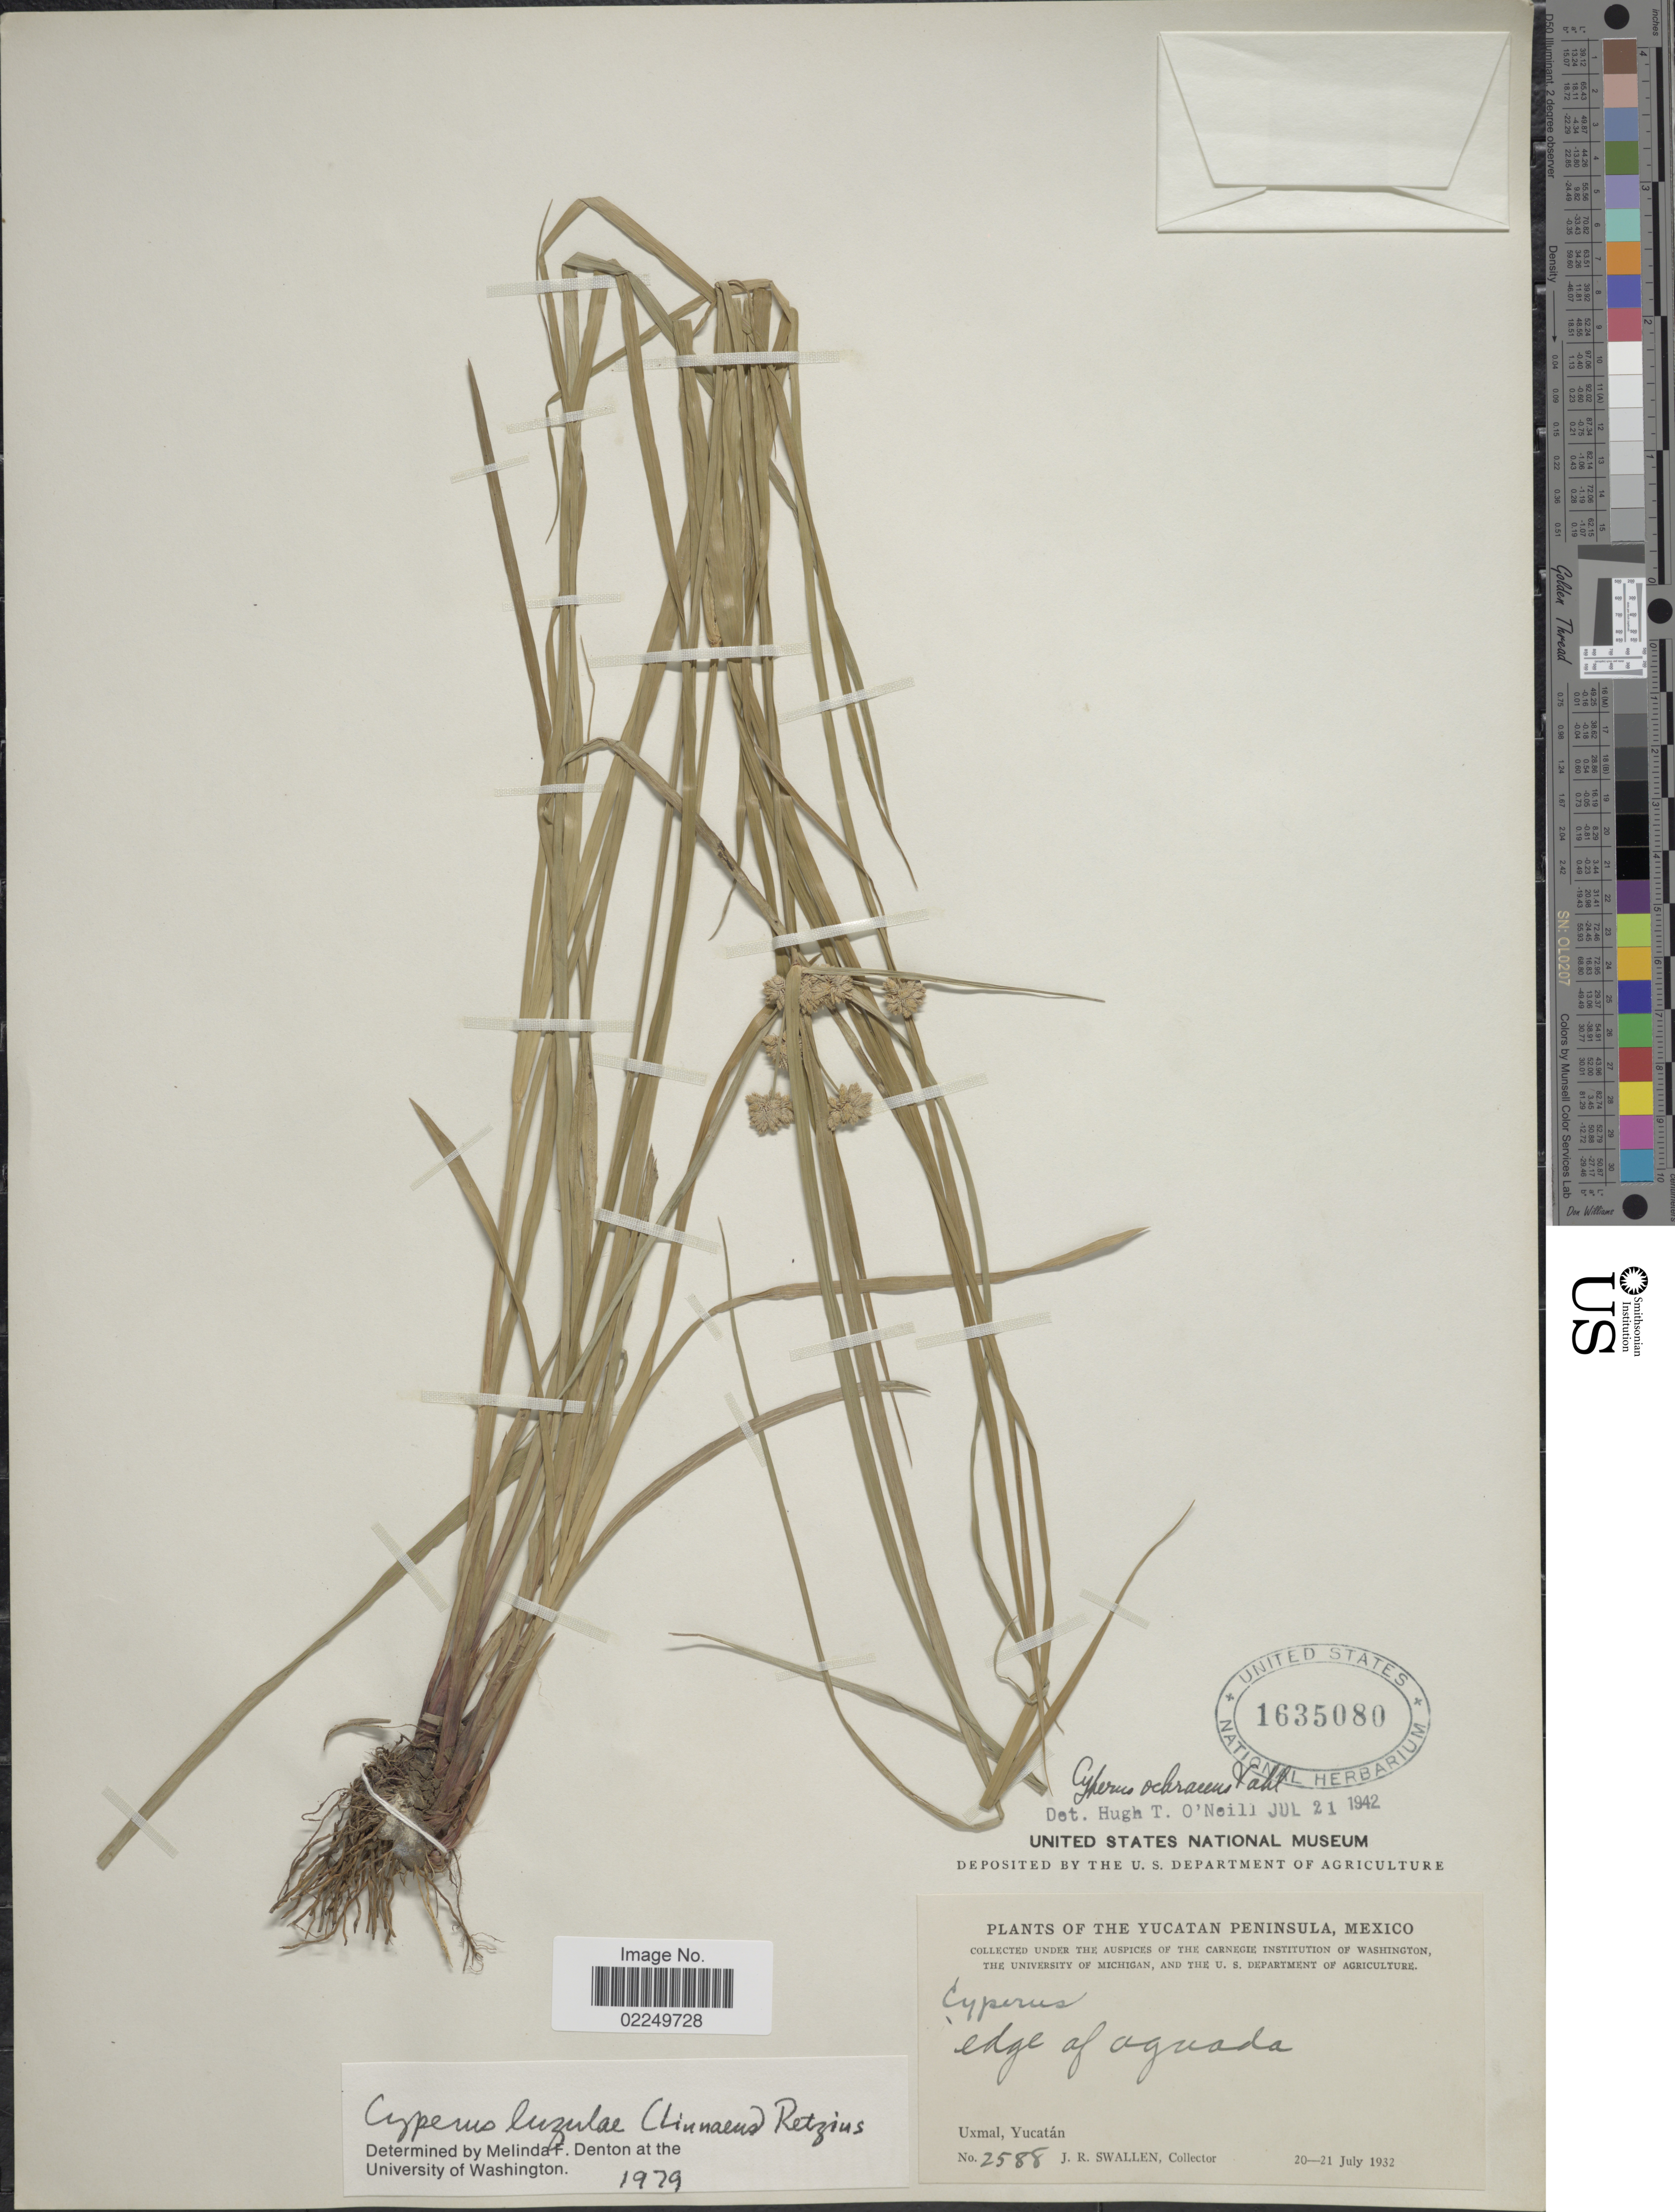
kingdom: Plantae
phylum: Tracheophyta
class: Liliopsida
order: Poales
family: Cyperaceae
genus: Cyperus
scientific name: Cyperus luzulae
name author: (L.) Rottb. ex Retz.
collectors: J. R. Swallen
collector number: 2588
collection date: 1932-07-20/1932-07-21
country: Mexico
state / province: Yucatán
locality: The Yucatan Peninsula, Mexico, Edge of Aguada, Uxmal, Yucatan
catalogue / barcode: US 1635080